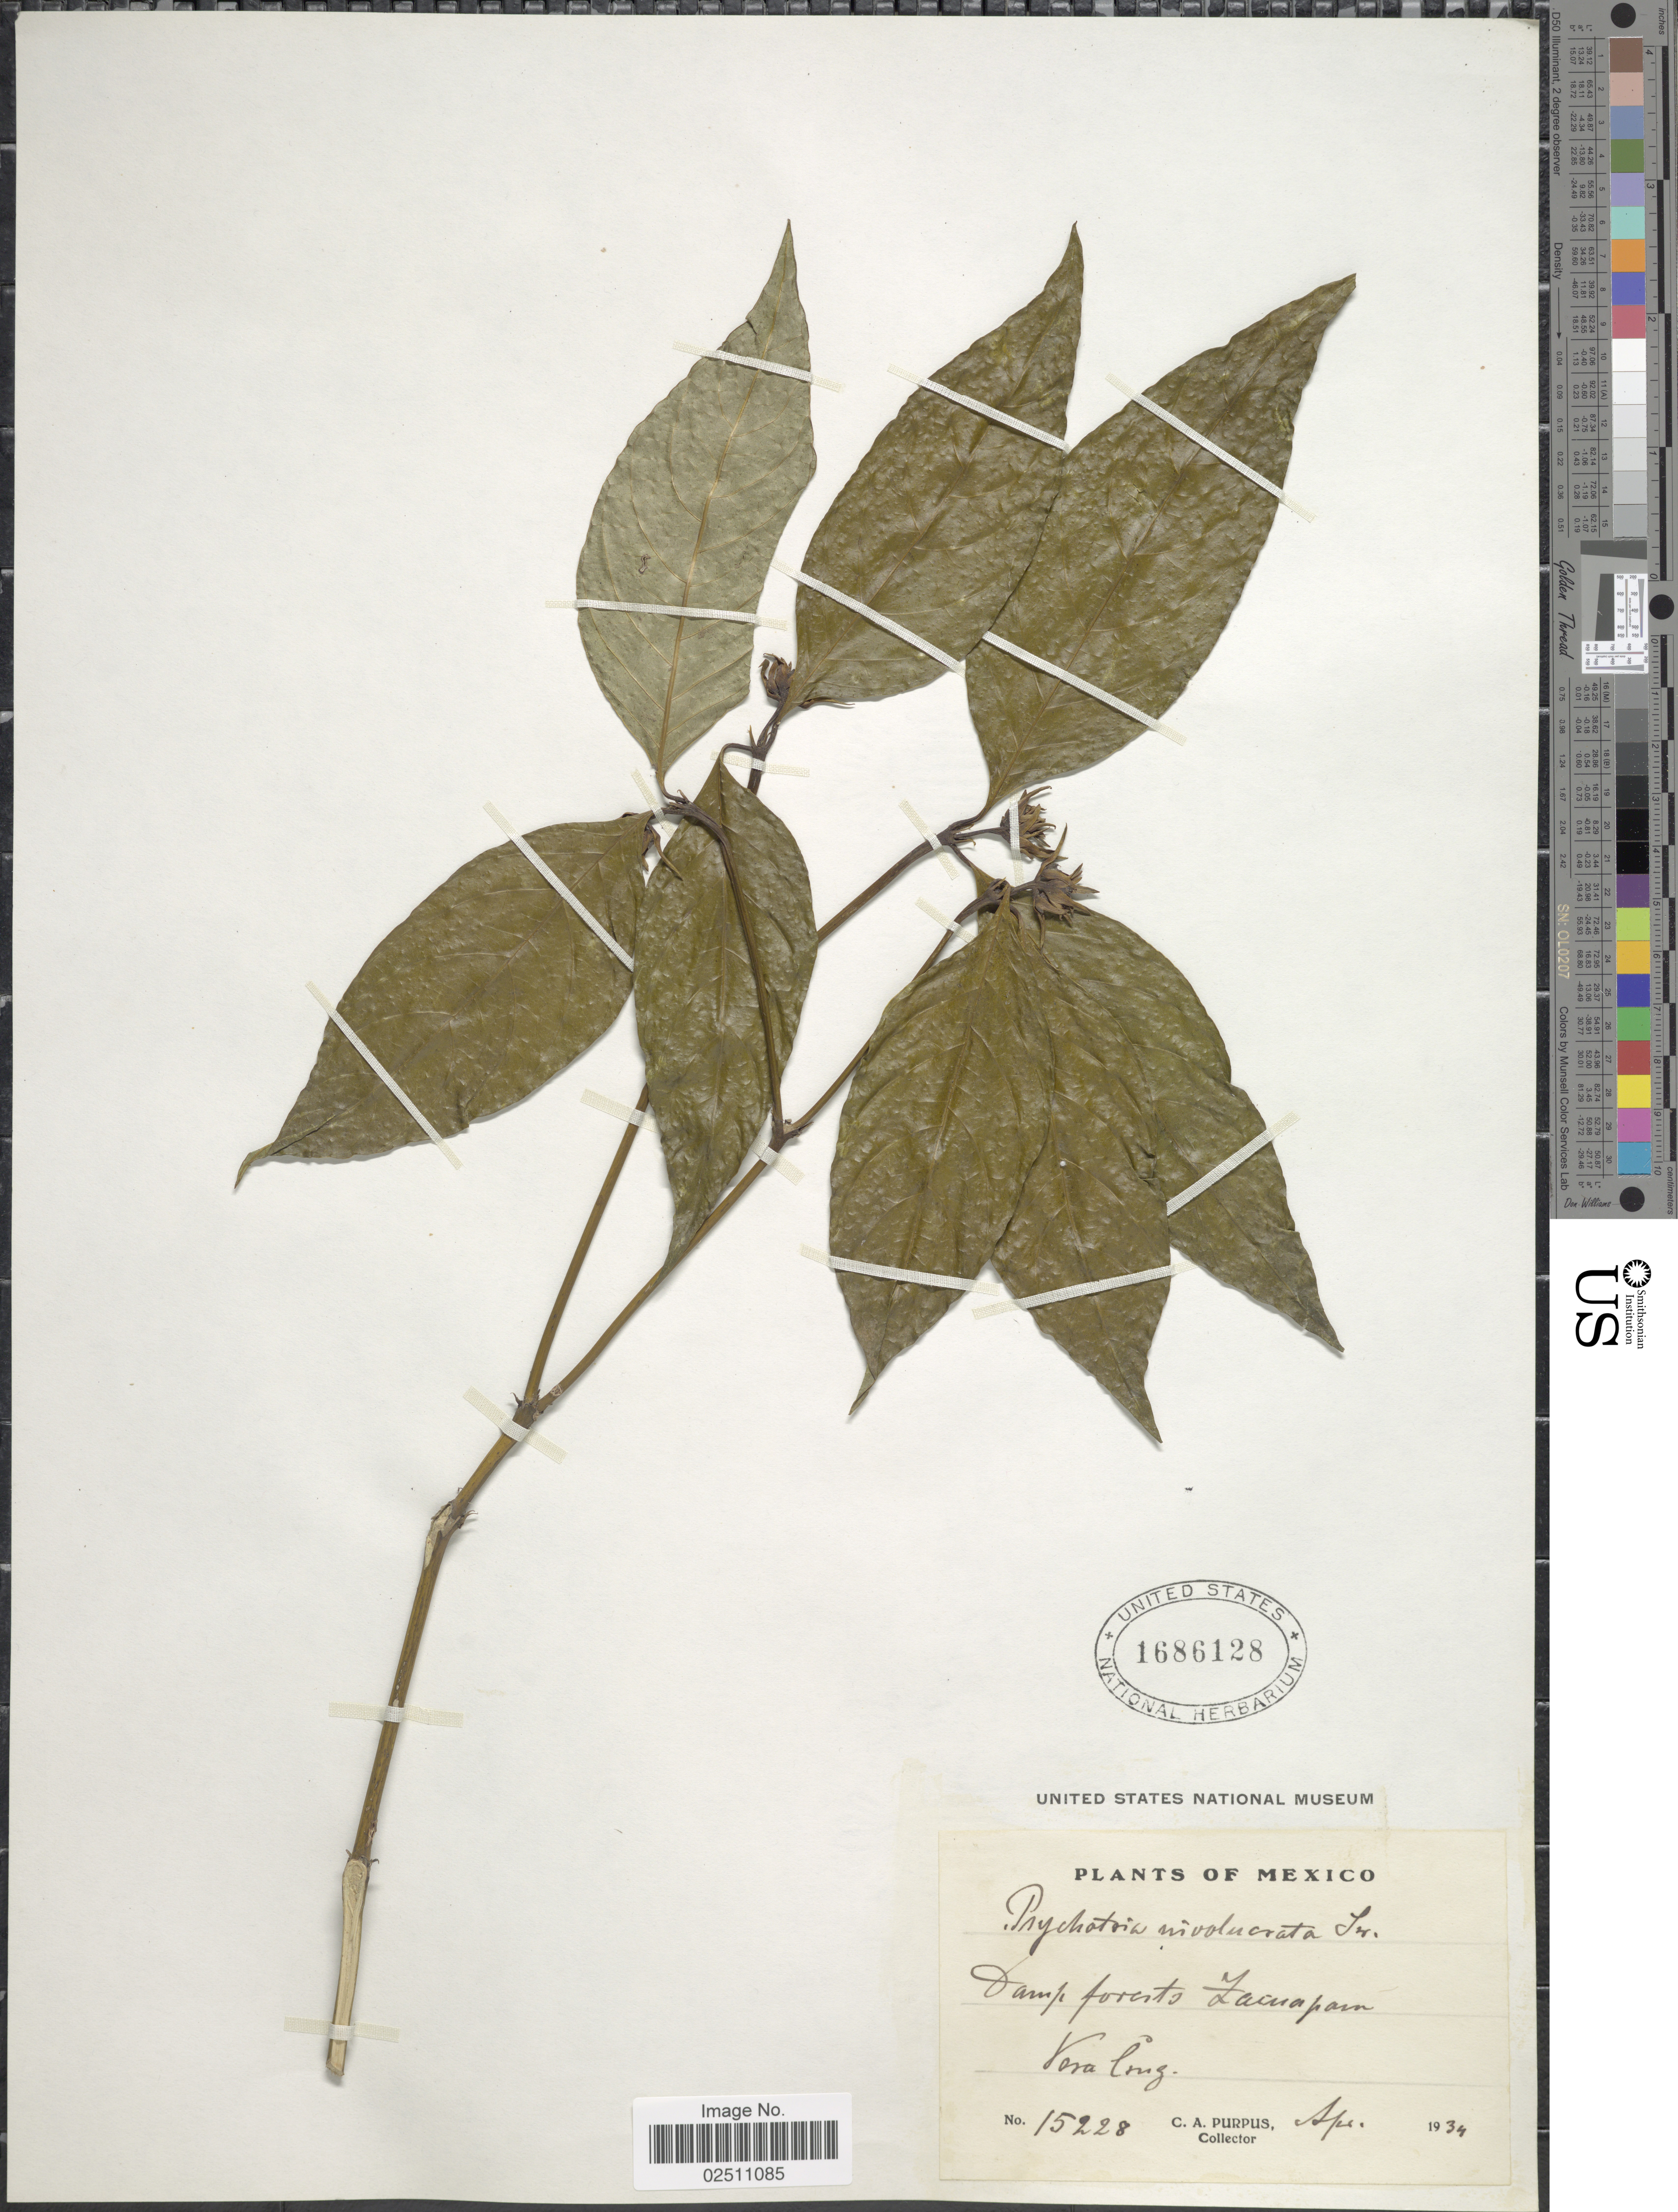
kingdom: Plantae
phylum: Tracheophyta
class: Magnoliopsida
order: Gentianales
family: Rubiaceae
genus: Psychotria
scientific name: Psychotria involucrata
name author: Sw.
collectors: C. A. Purpus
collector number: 15228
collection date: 1934-04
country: Mexico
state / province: Veracruz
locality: Damp forests Zacuapam, Vera Cruz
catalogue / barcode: US 1686128